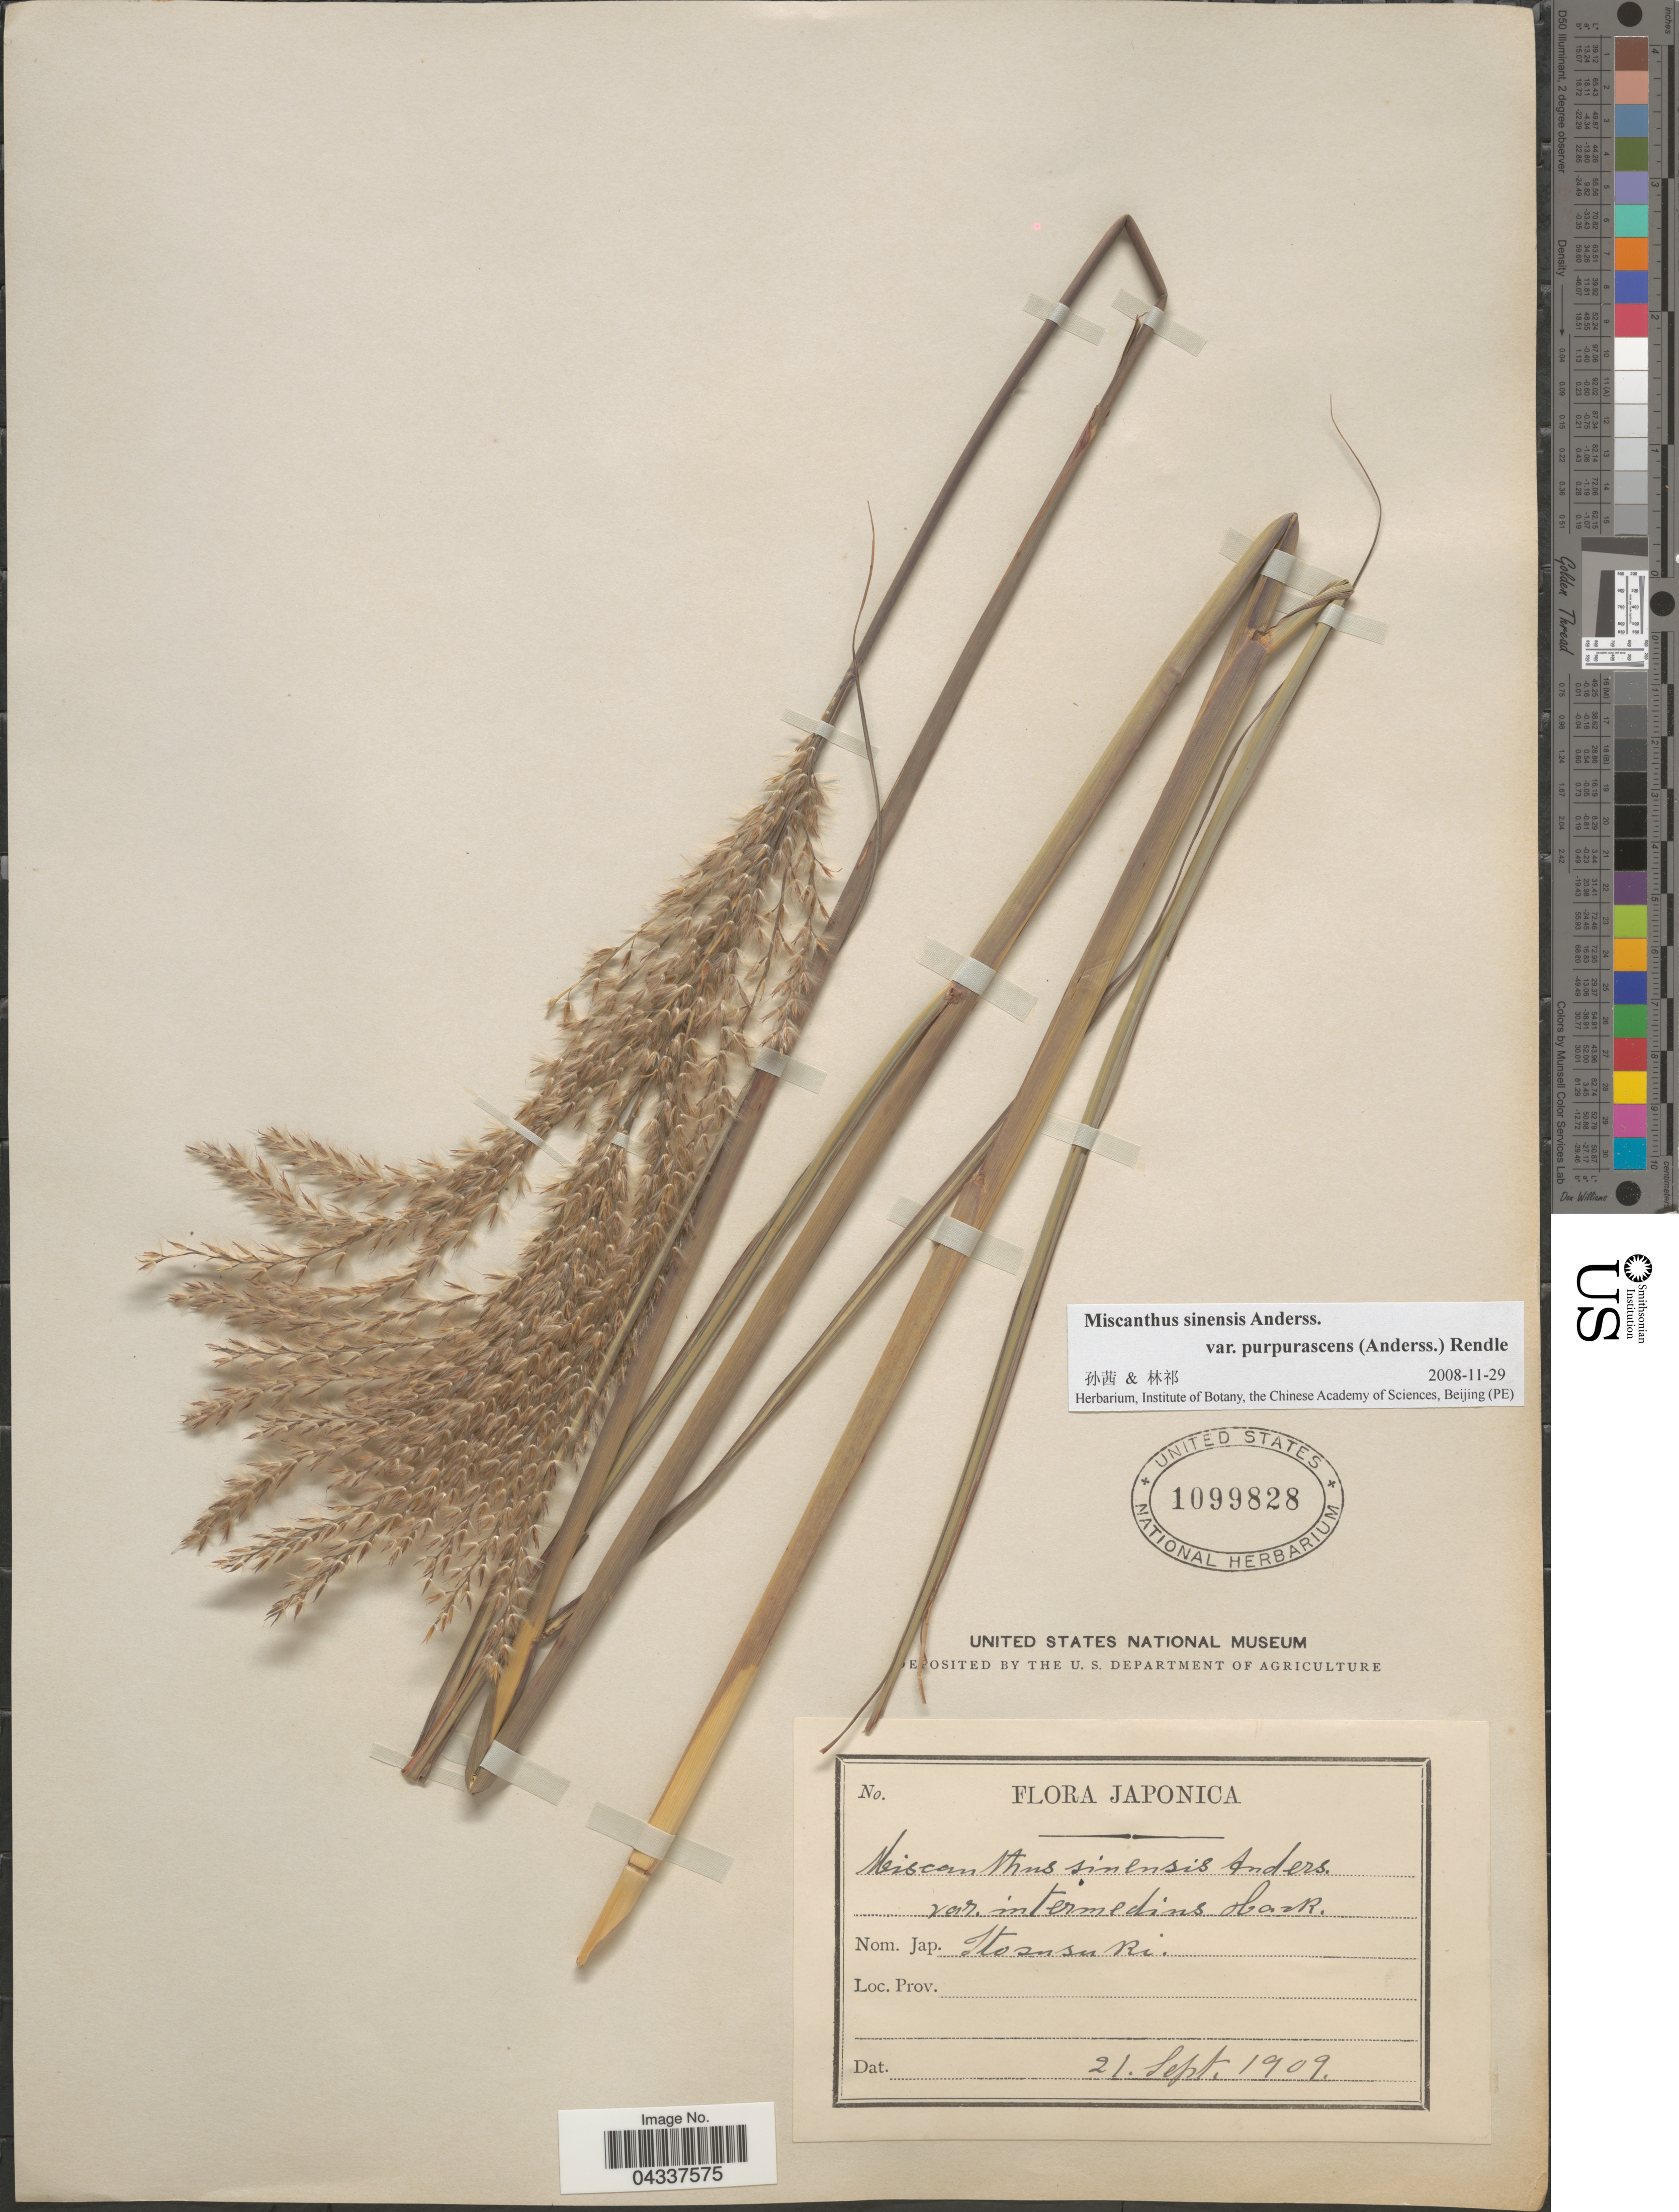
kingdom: Plantae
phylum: Tracheophyta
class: Liliopsida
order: Poales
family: Poaceae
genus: Miscanthus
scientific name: Miscanthus sinensis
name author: Andersson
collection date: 1909-09-21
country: Japan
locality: Japonica.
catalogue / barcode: US 1099828